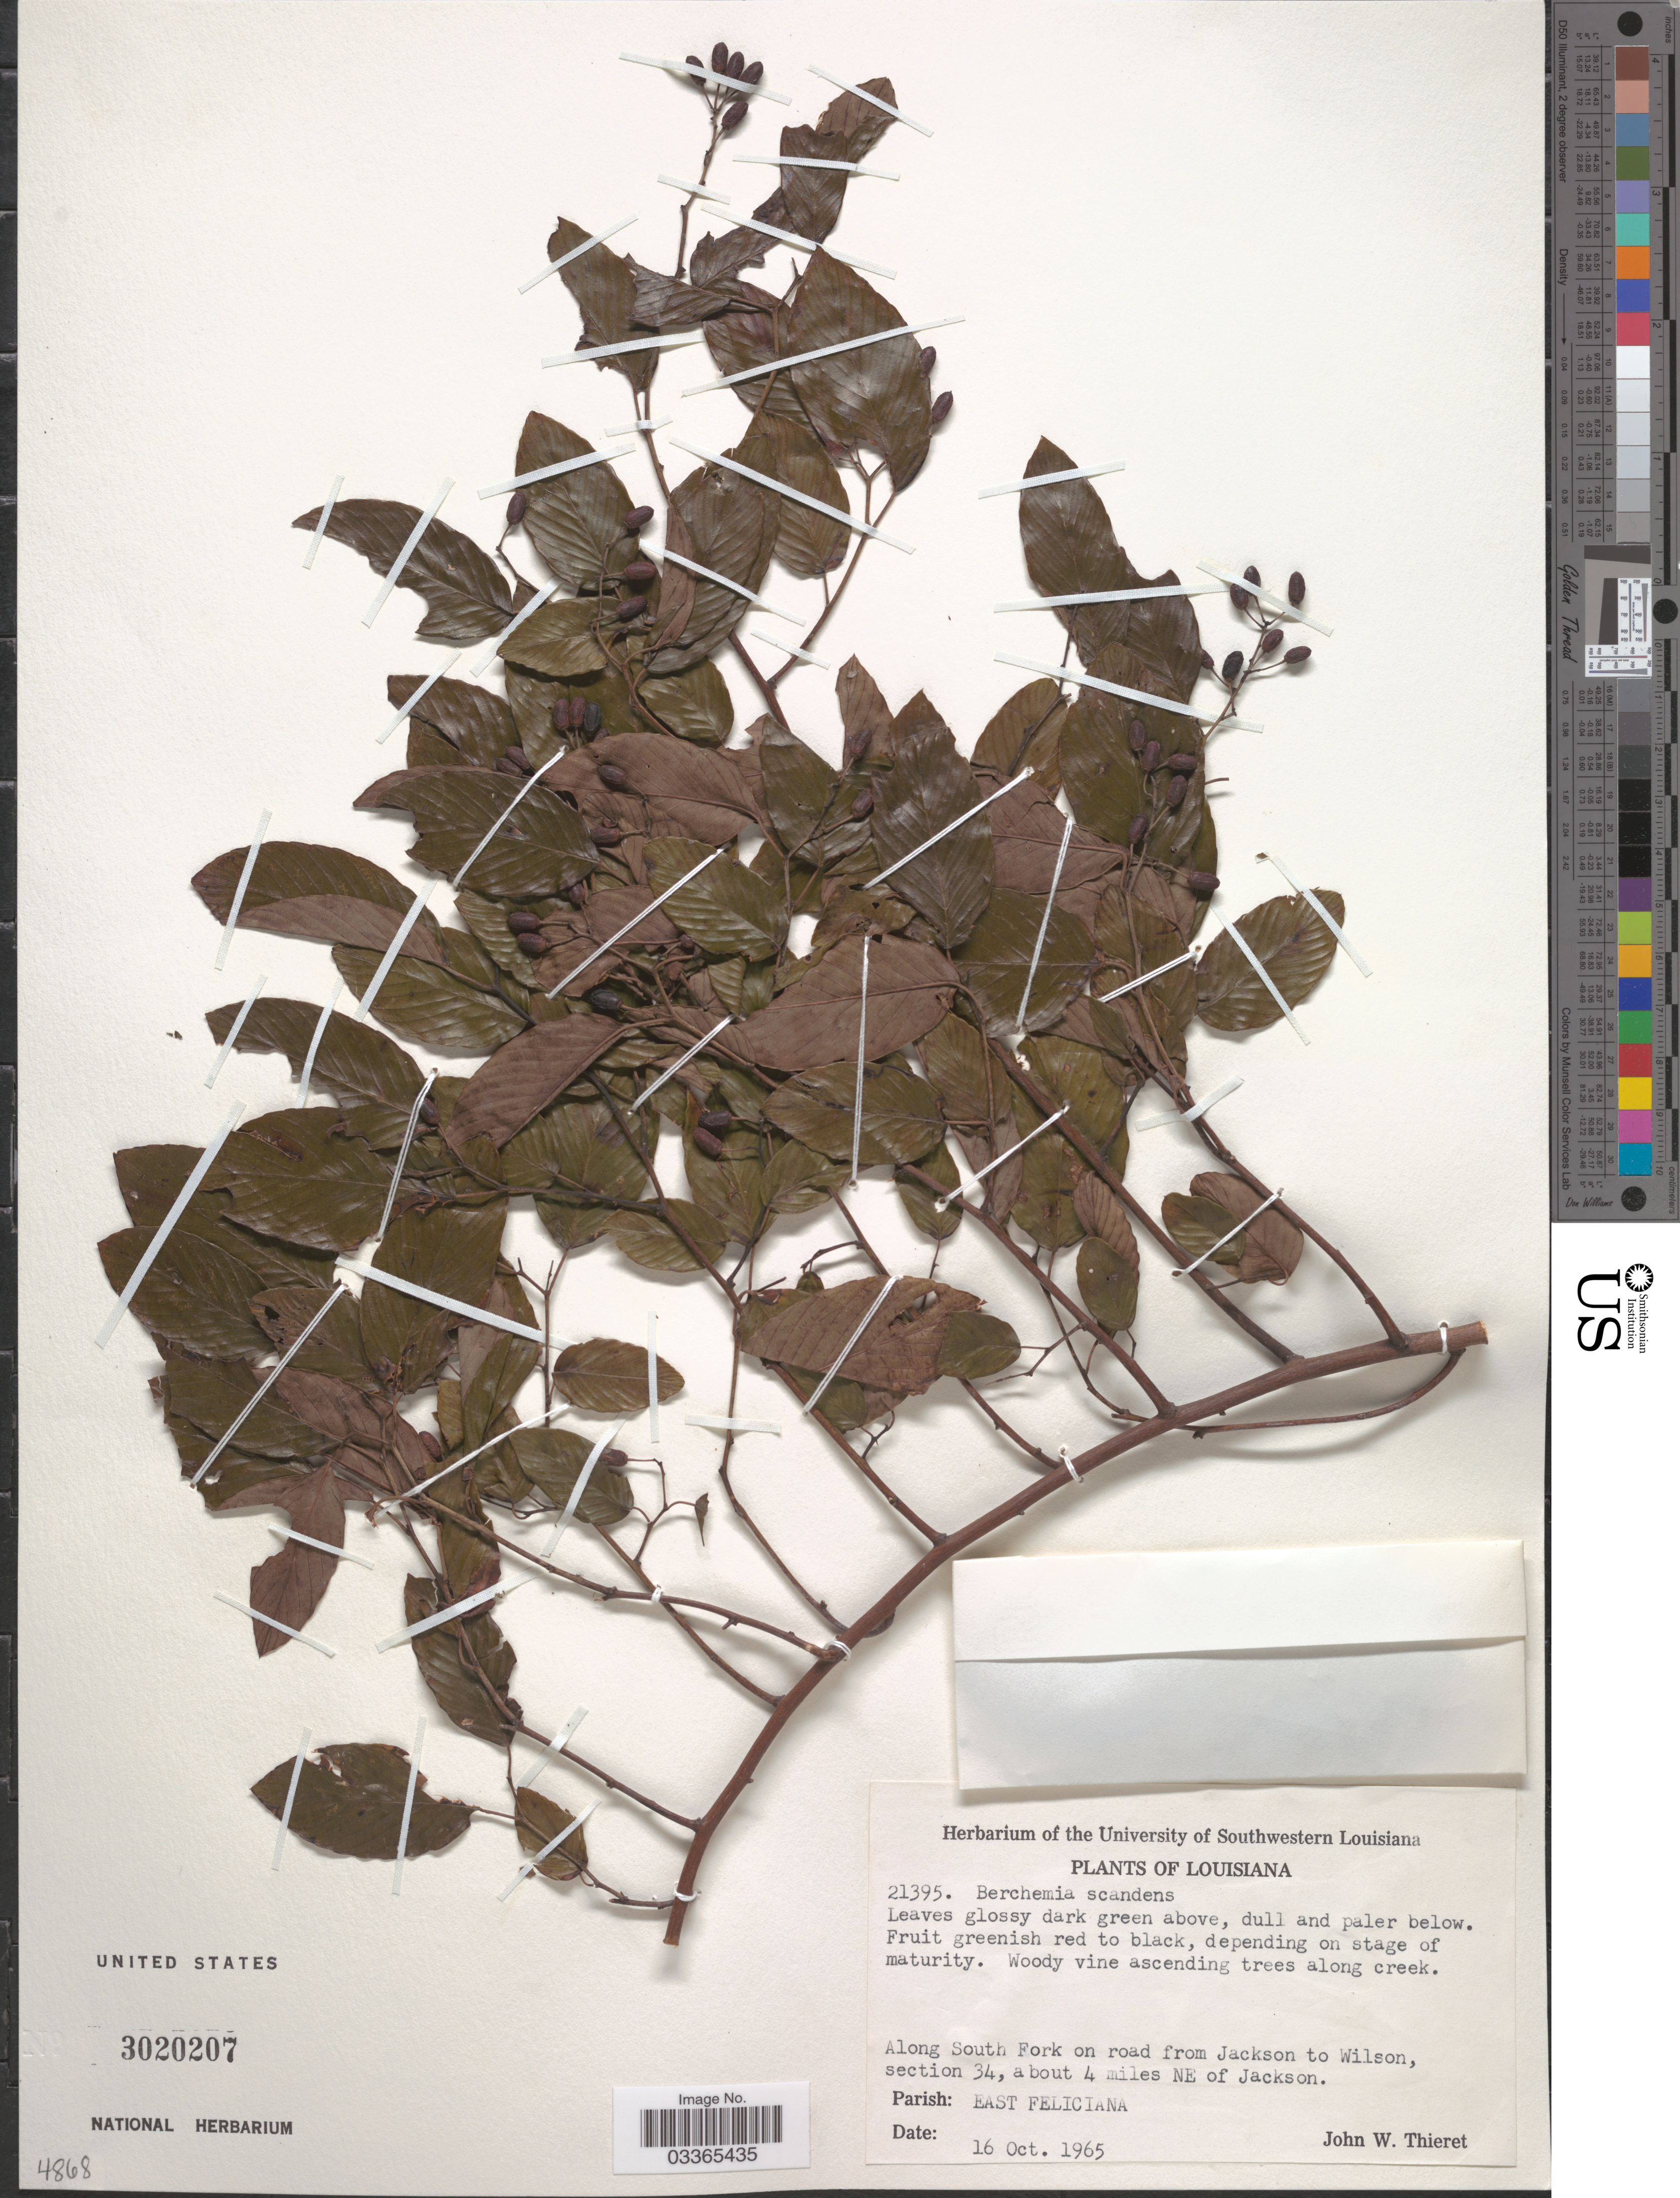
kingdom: Plantae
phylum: Tracheophyta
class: Magnoliopsida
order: Rosales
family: Rhamnaceae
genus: Berchemia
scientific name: Berchemia scandens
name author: (Hill) K. Koch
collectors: J. W. Thieret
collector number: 21395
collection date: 1965-10-26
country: United States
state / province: Louisiana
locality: Along South Fork on road from Jackson to Wilson, section 34, about 4 miles NE of Jackson. Parish: East Feliciana.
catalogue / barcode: US 3020207